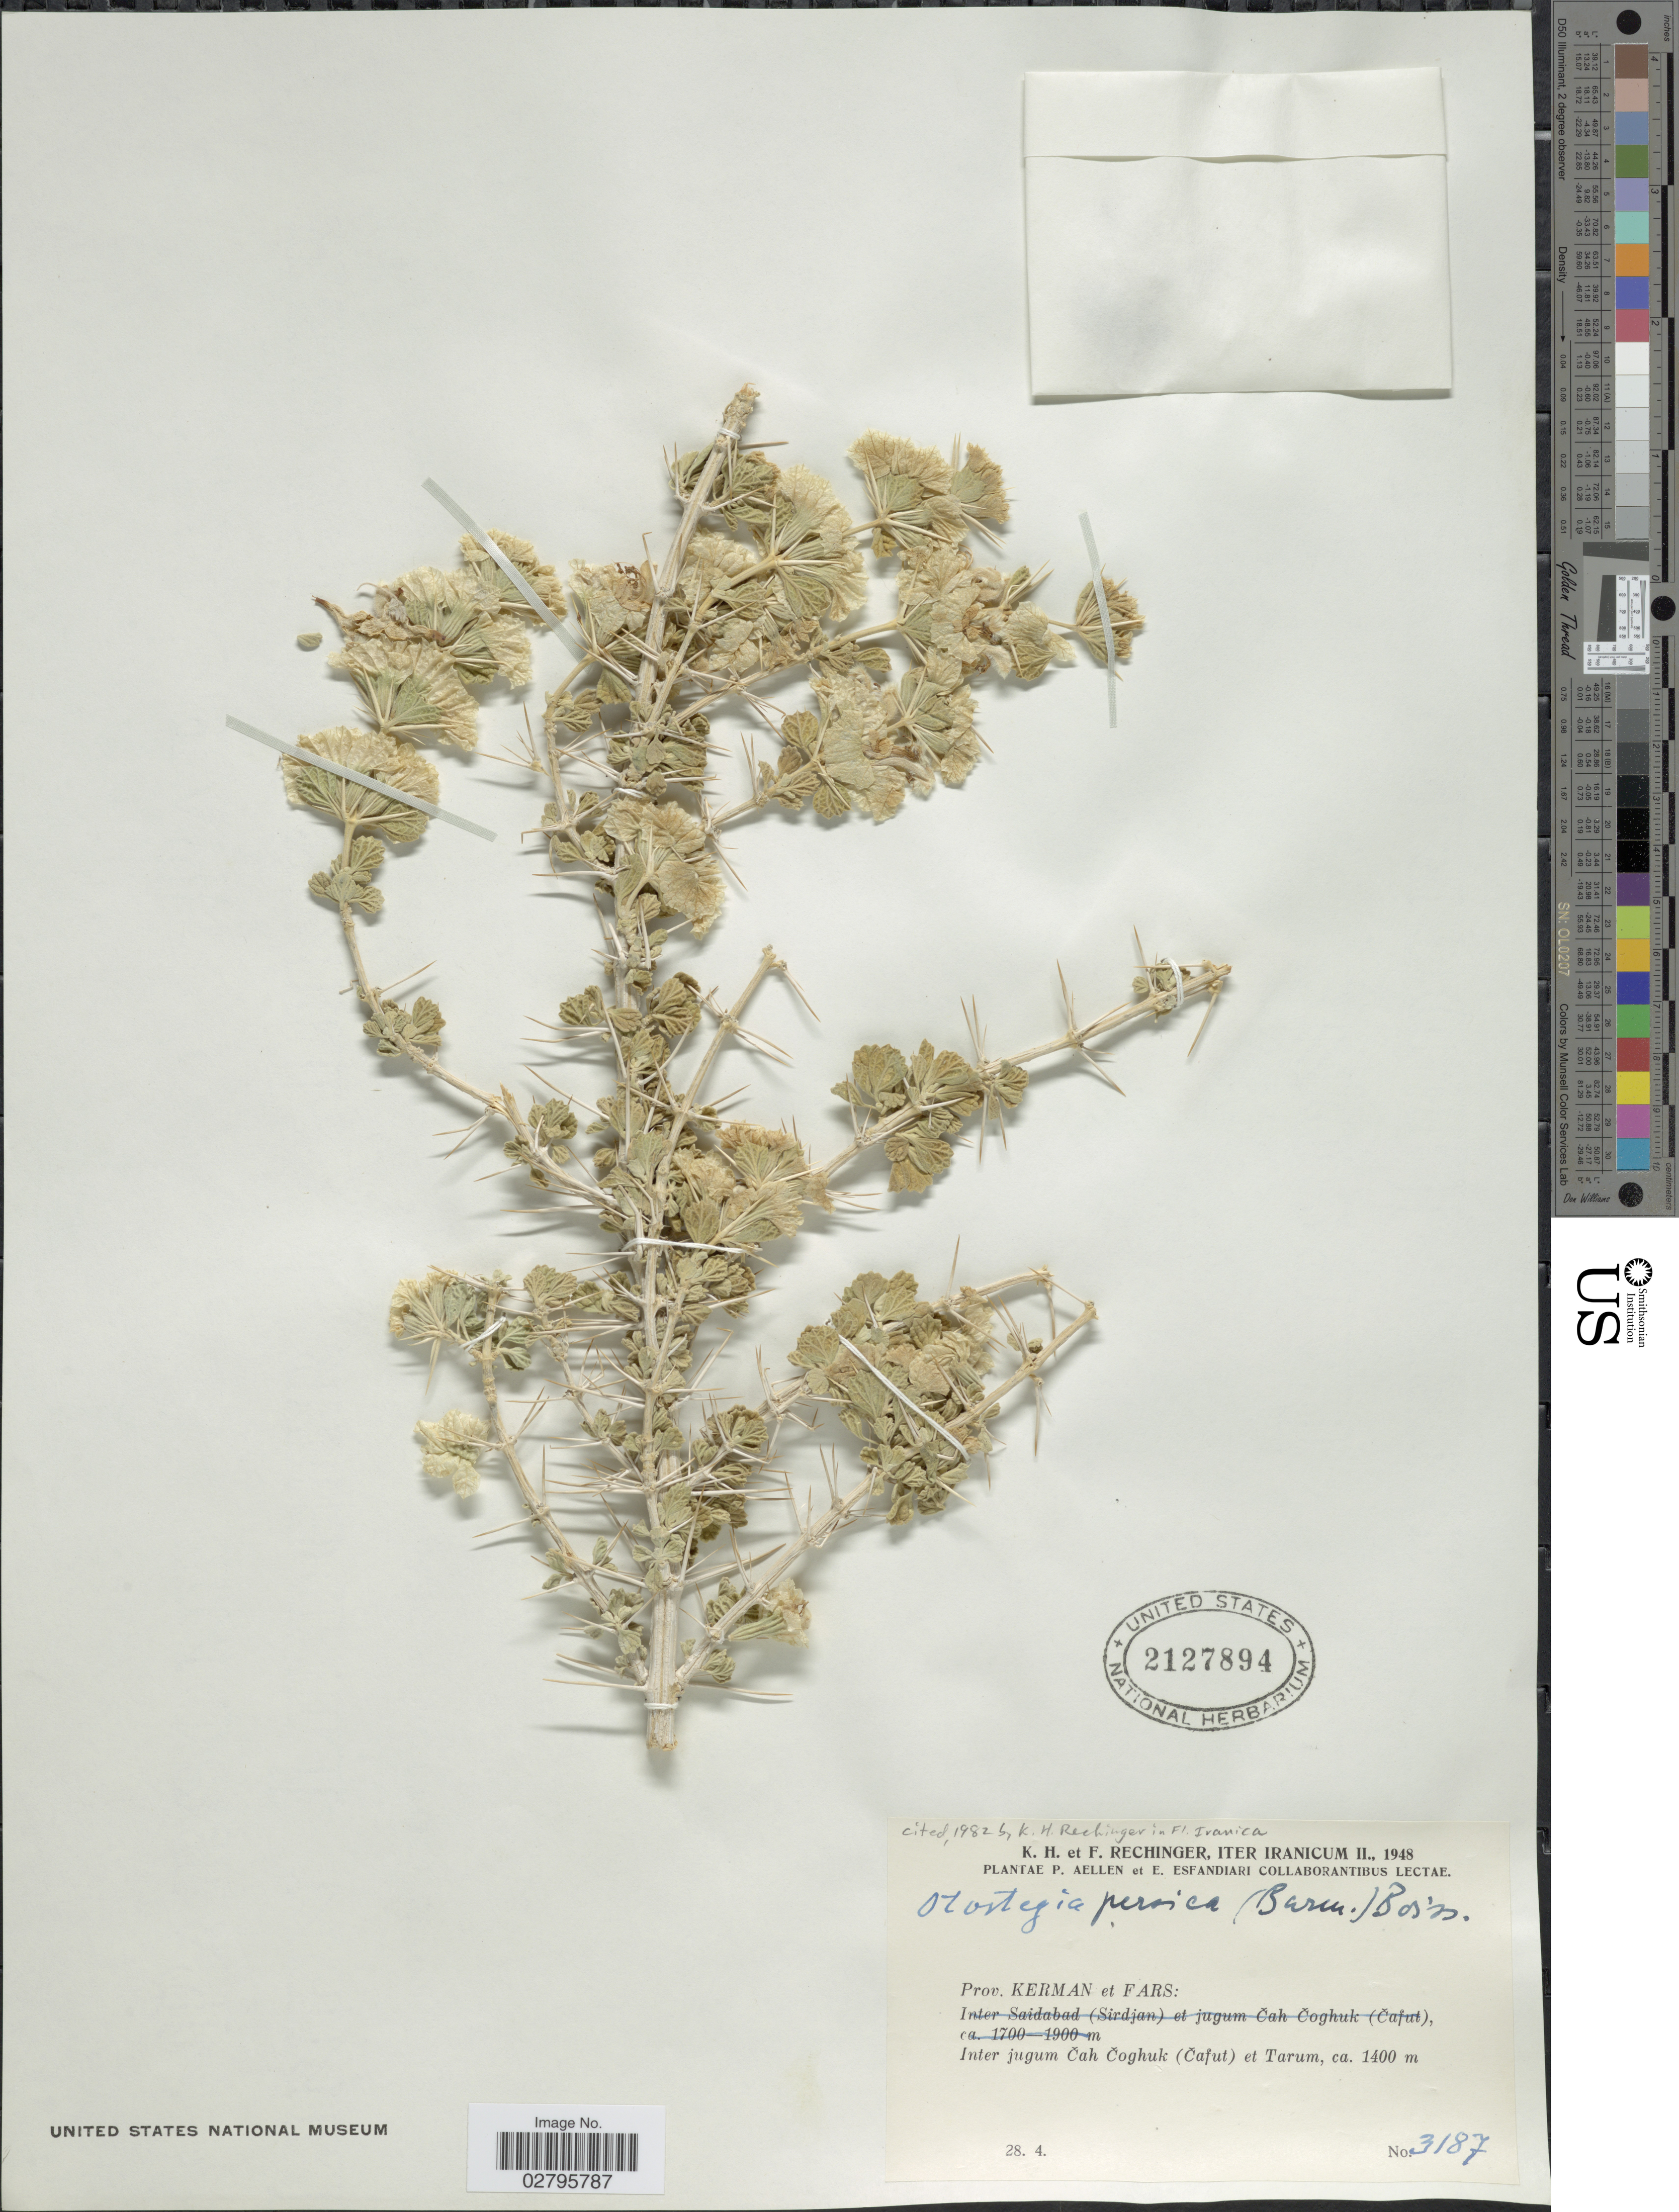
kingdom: Plantae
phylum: Tracheophyta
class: Magnoliopsida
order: Lamiales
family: Lamiaceae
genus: Otostegia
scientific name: Otostegia persica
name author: (Burm.) Boiss.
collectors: K. H. Rechinger & F. Rechinger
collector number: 3187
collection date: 1948-04-28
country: Iran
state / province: Kerman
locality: Prov. Kerman et Fars: Inter jugum Cah Coghuk (Cafut) et Tarum.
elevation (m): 1400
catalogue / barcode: US 2127894